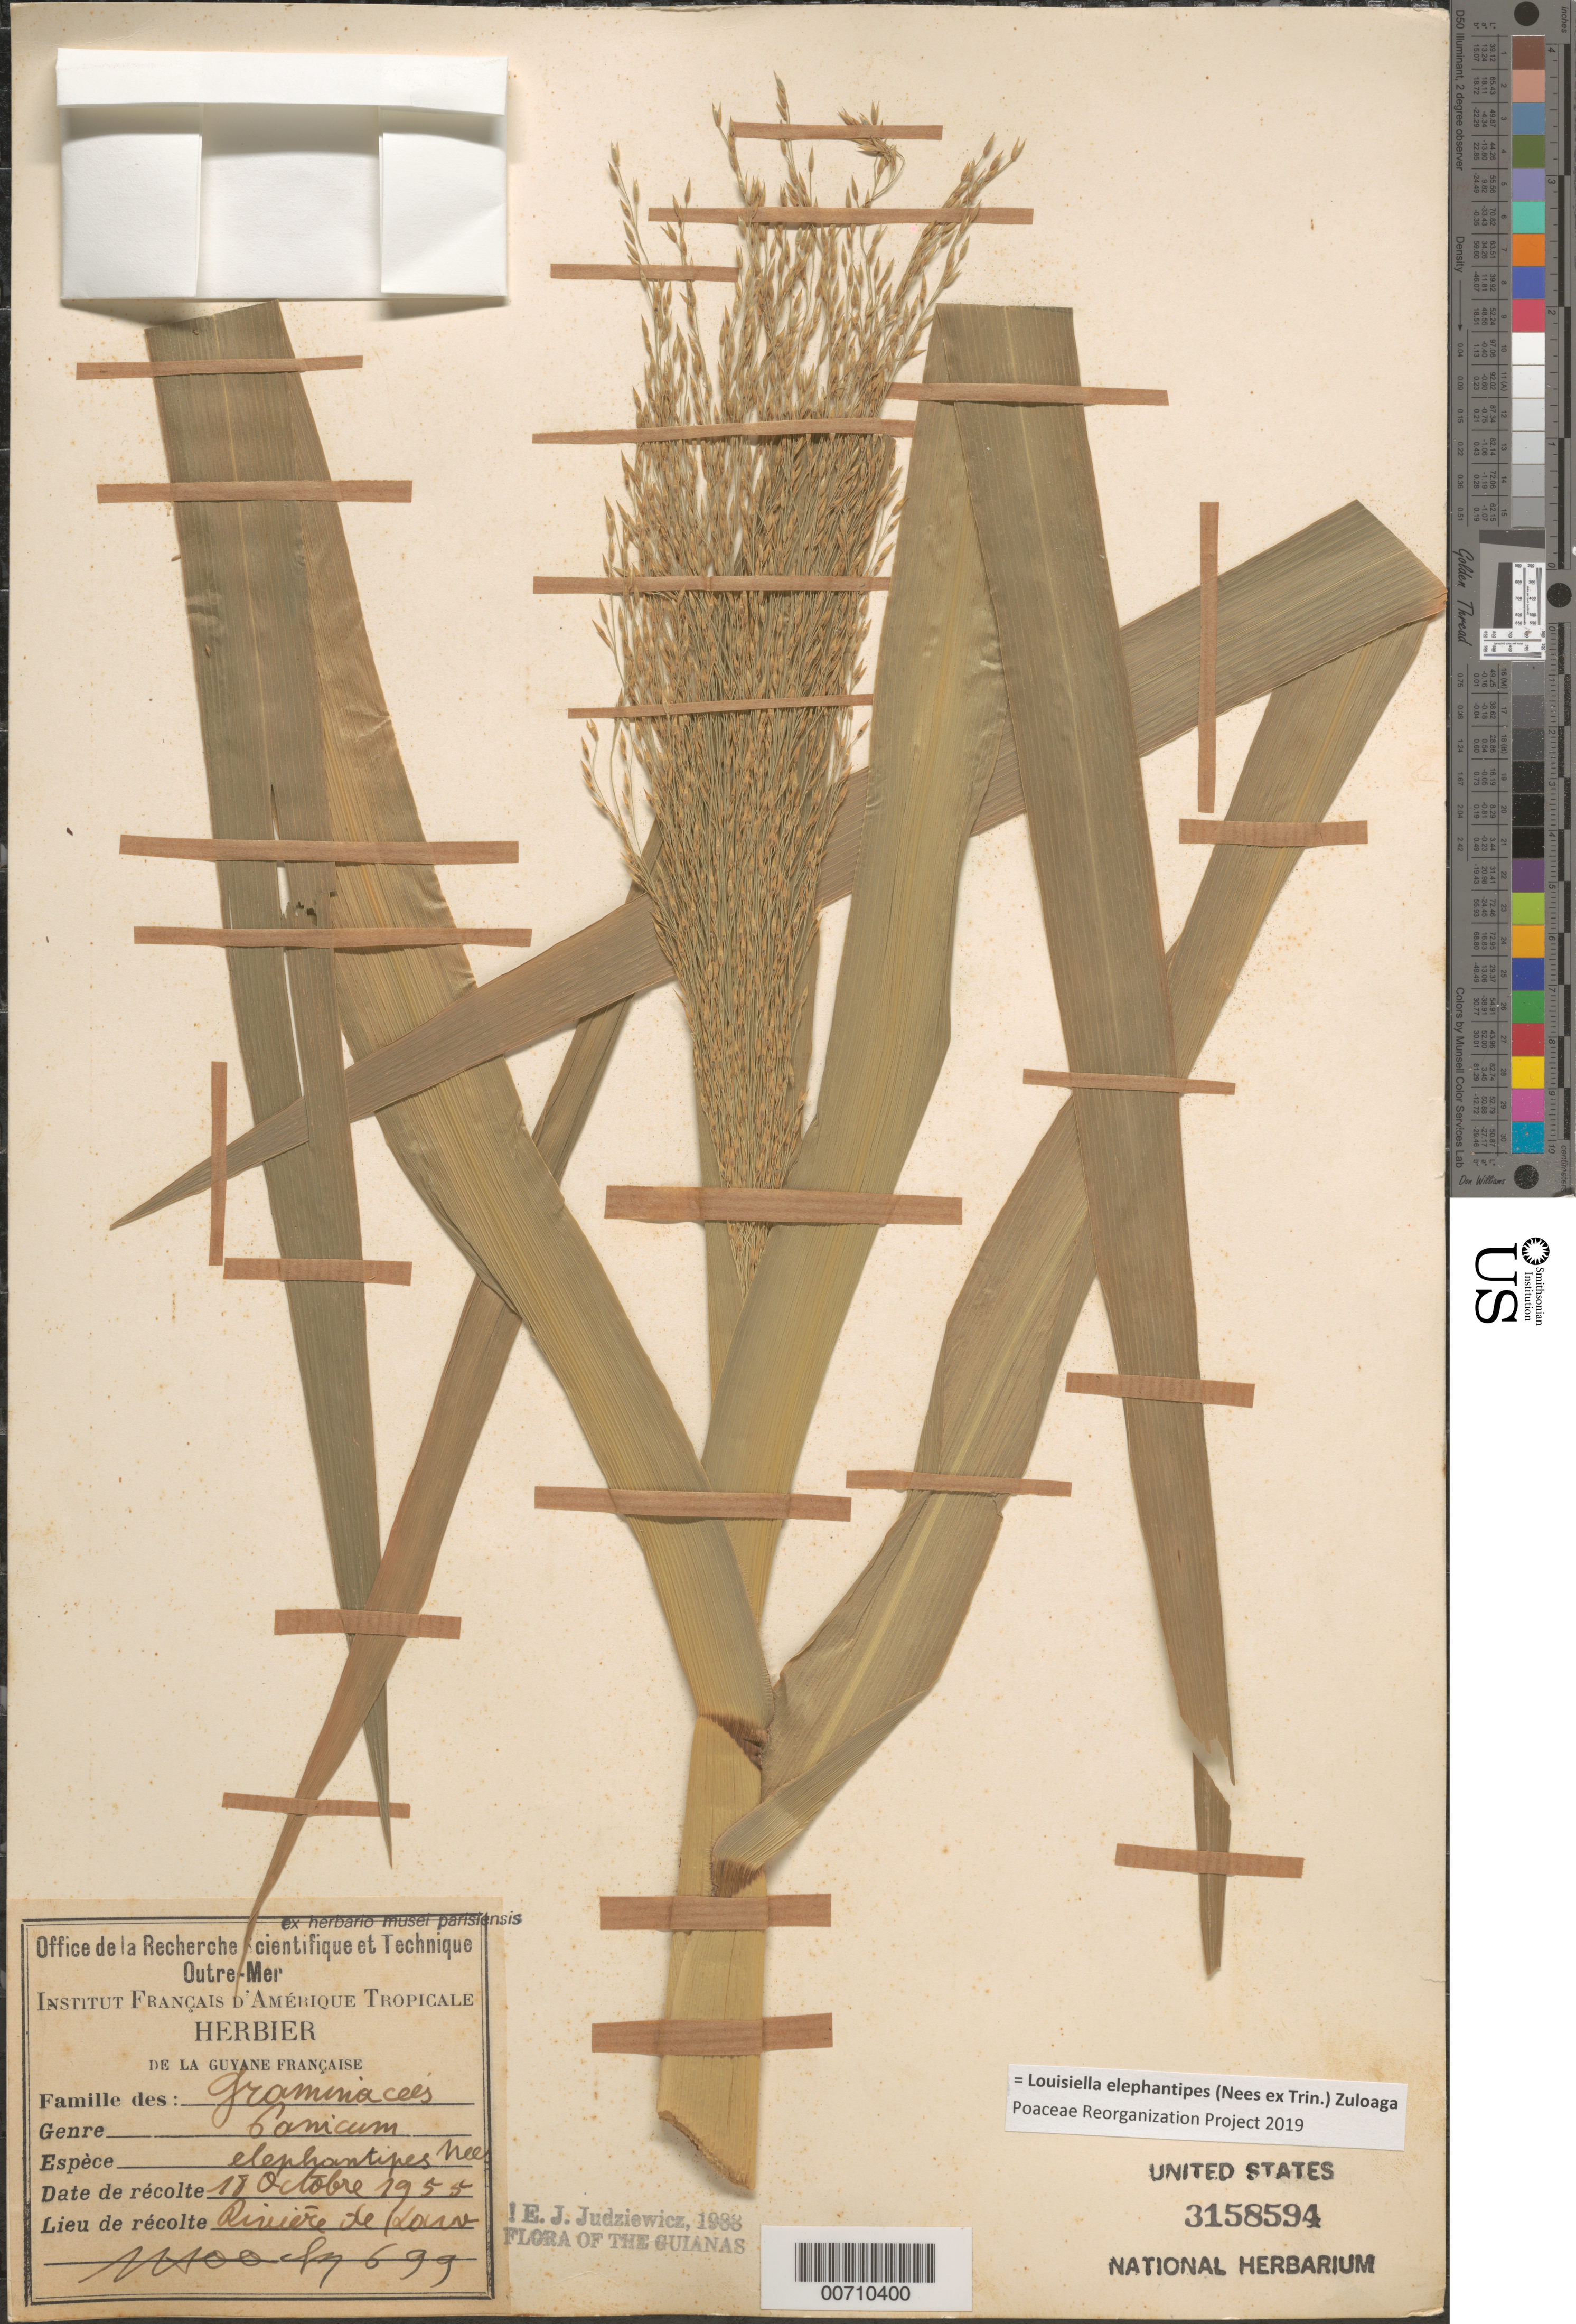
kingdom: Plantae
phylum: Tracheophyta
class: Liliopsida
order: Poales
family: Poaceae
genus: Louisiella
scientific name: Louisiella elephantipes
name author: (Nees ex Trin.) Zuloaga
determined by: Poaceae Reorganization Project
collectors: J. Hoock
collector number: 699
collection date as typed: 18-Oct-55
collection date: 1955-10-18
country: French Guiana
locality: Rivière de Koru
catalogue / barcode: US 3158594